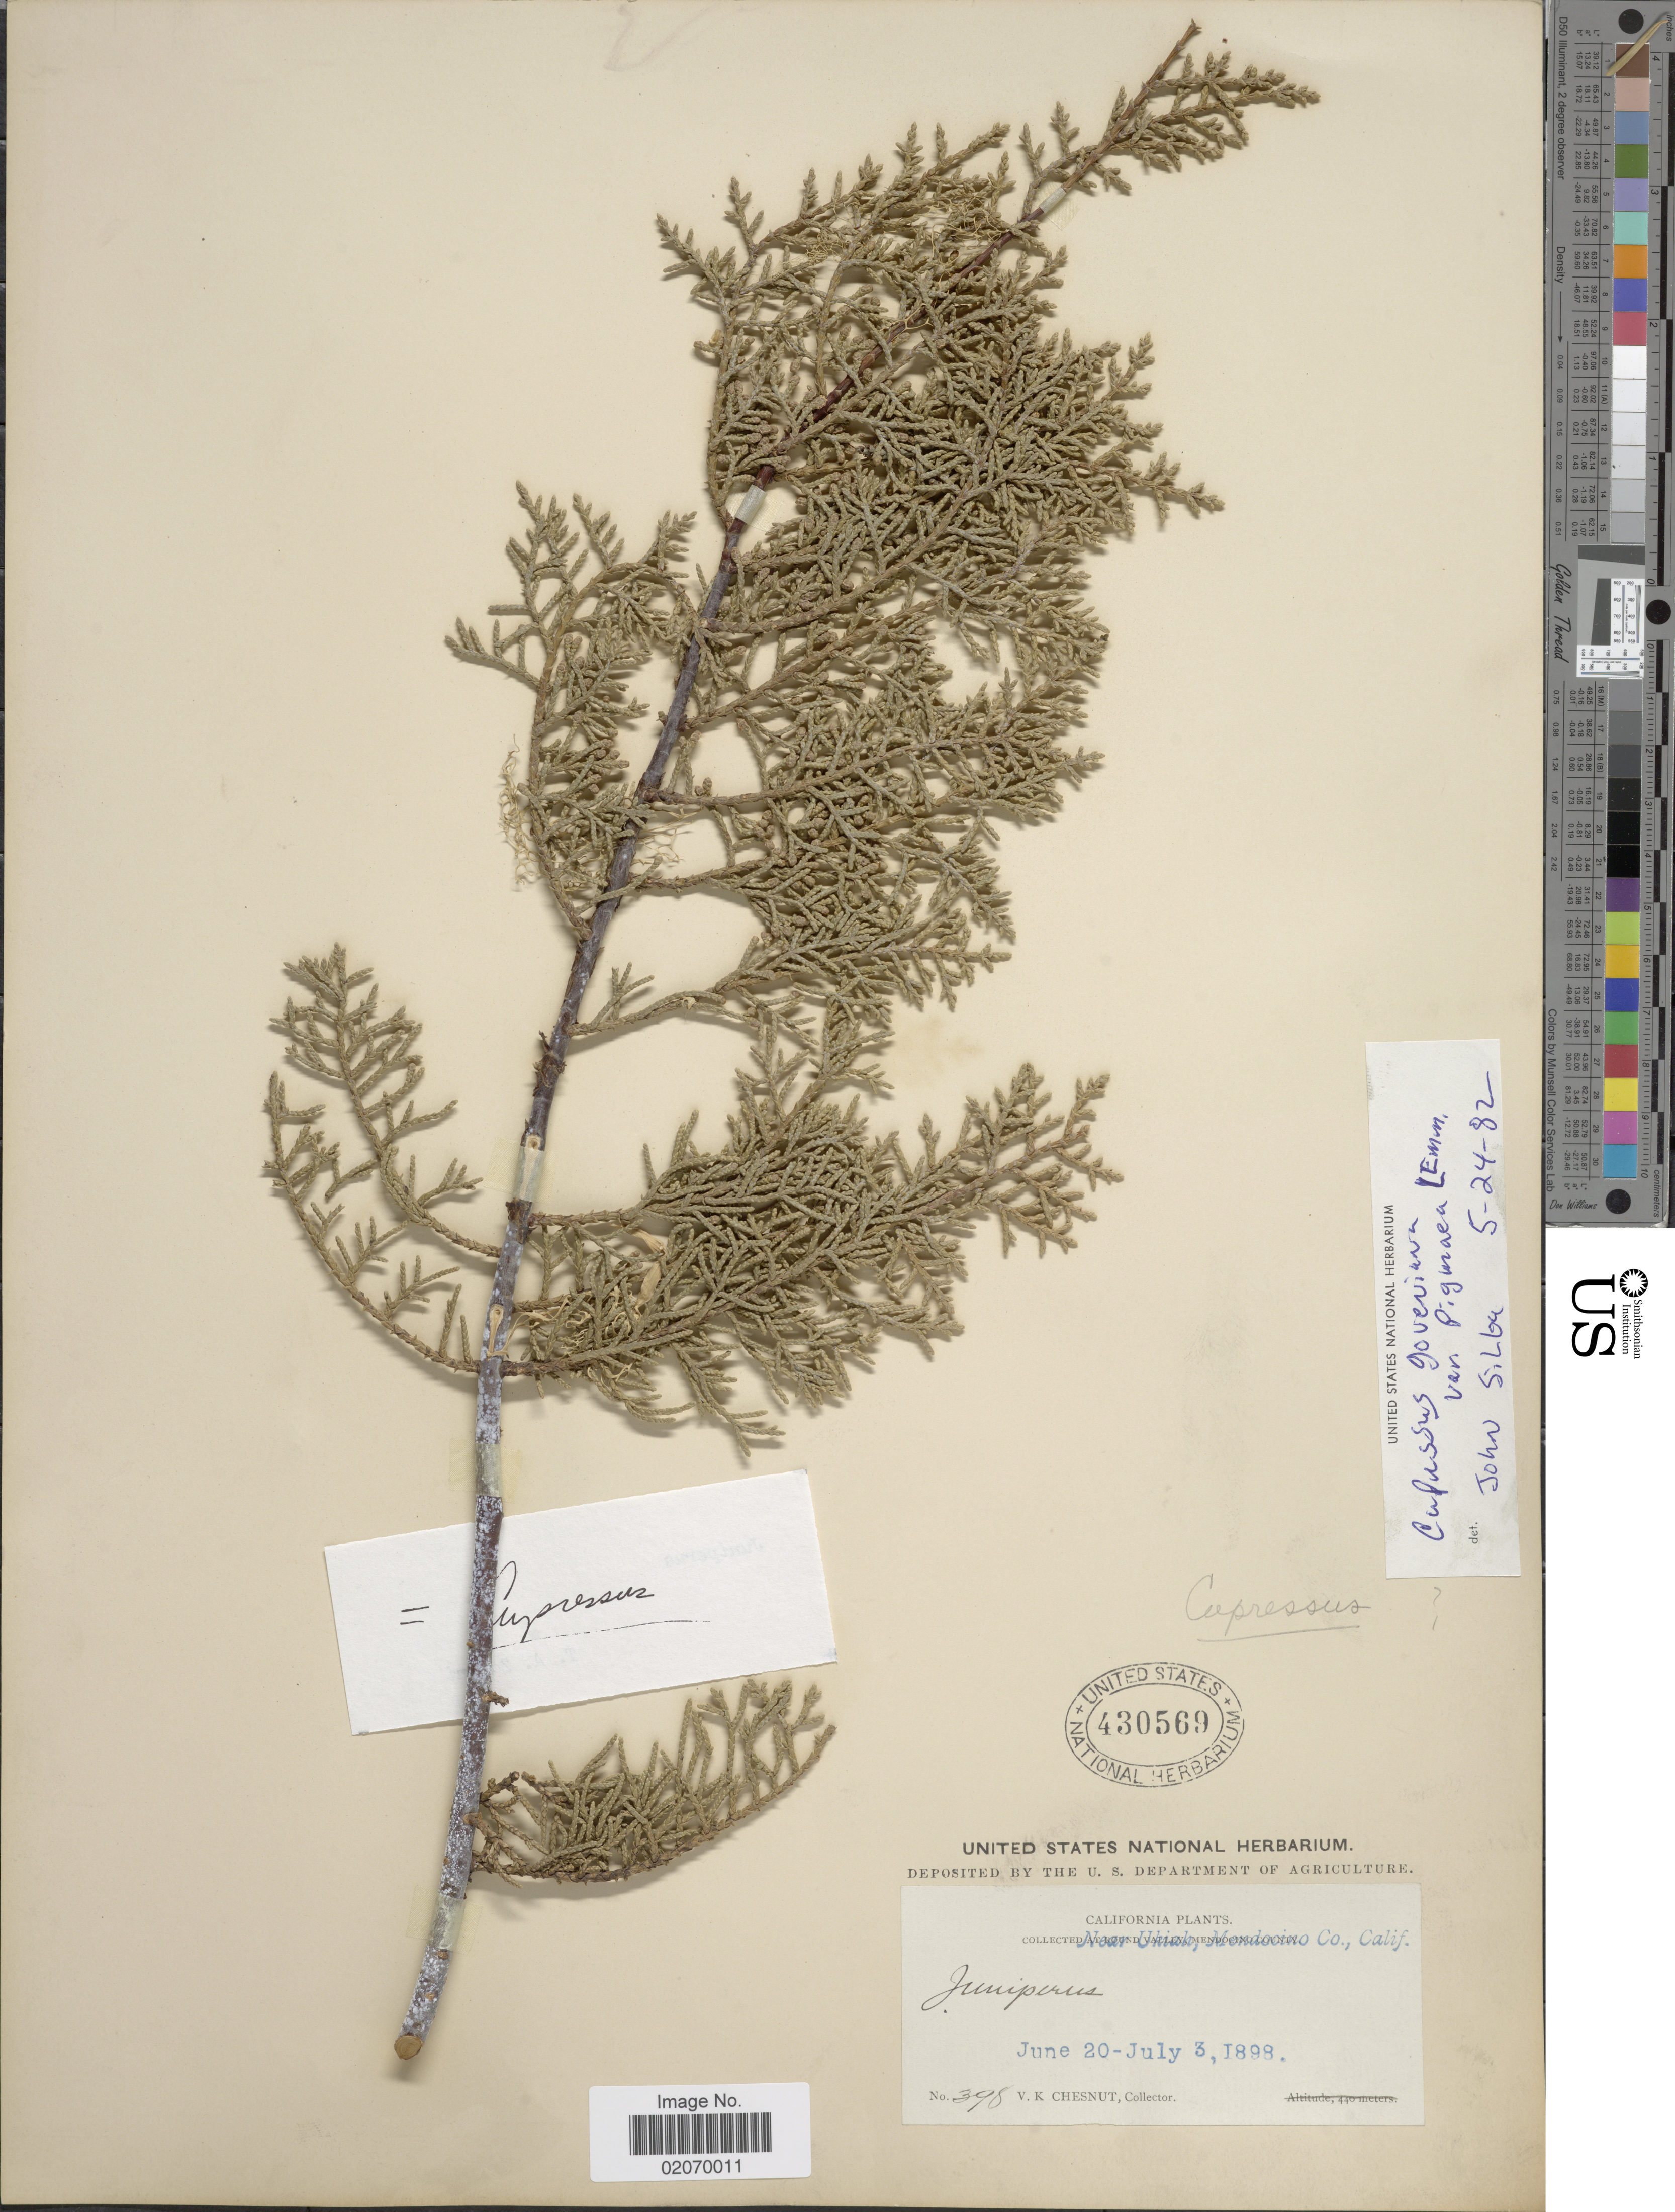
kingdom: Plantae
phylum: Tracheophyta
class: Pinopsida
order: Pinales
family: Cupressaceae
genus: Hesperocyparis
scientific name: Hesperocyparis pygmaea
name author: (Lemmon) Bartel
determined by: (US) Smithsonian Institution - National Museum of Natural History - Department of Botany (UNITED STATES)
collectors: V. Chesnut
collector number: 398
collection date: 1898-06-20/1898-07-03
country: United States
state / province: California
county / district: Mendocino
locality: Near Ukiah, Mendocino Co., Calif.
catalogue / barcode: US 430569